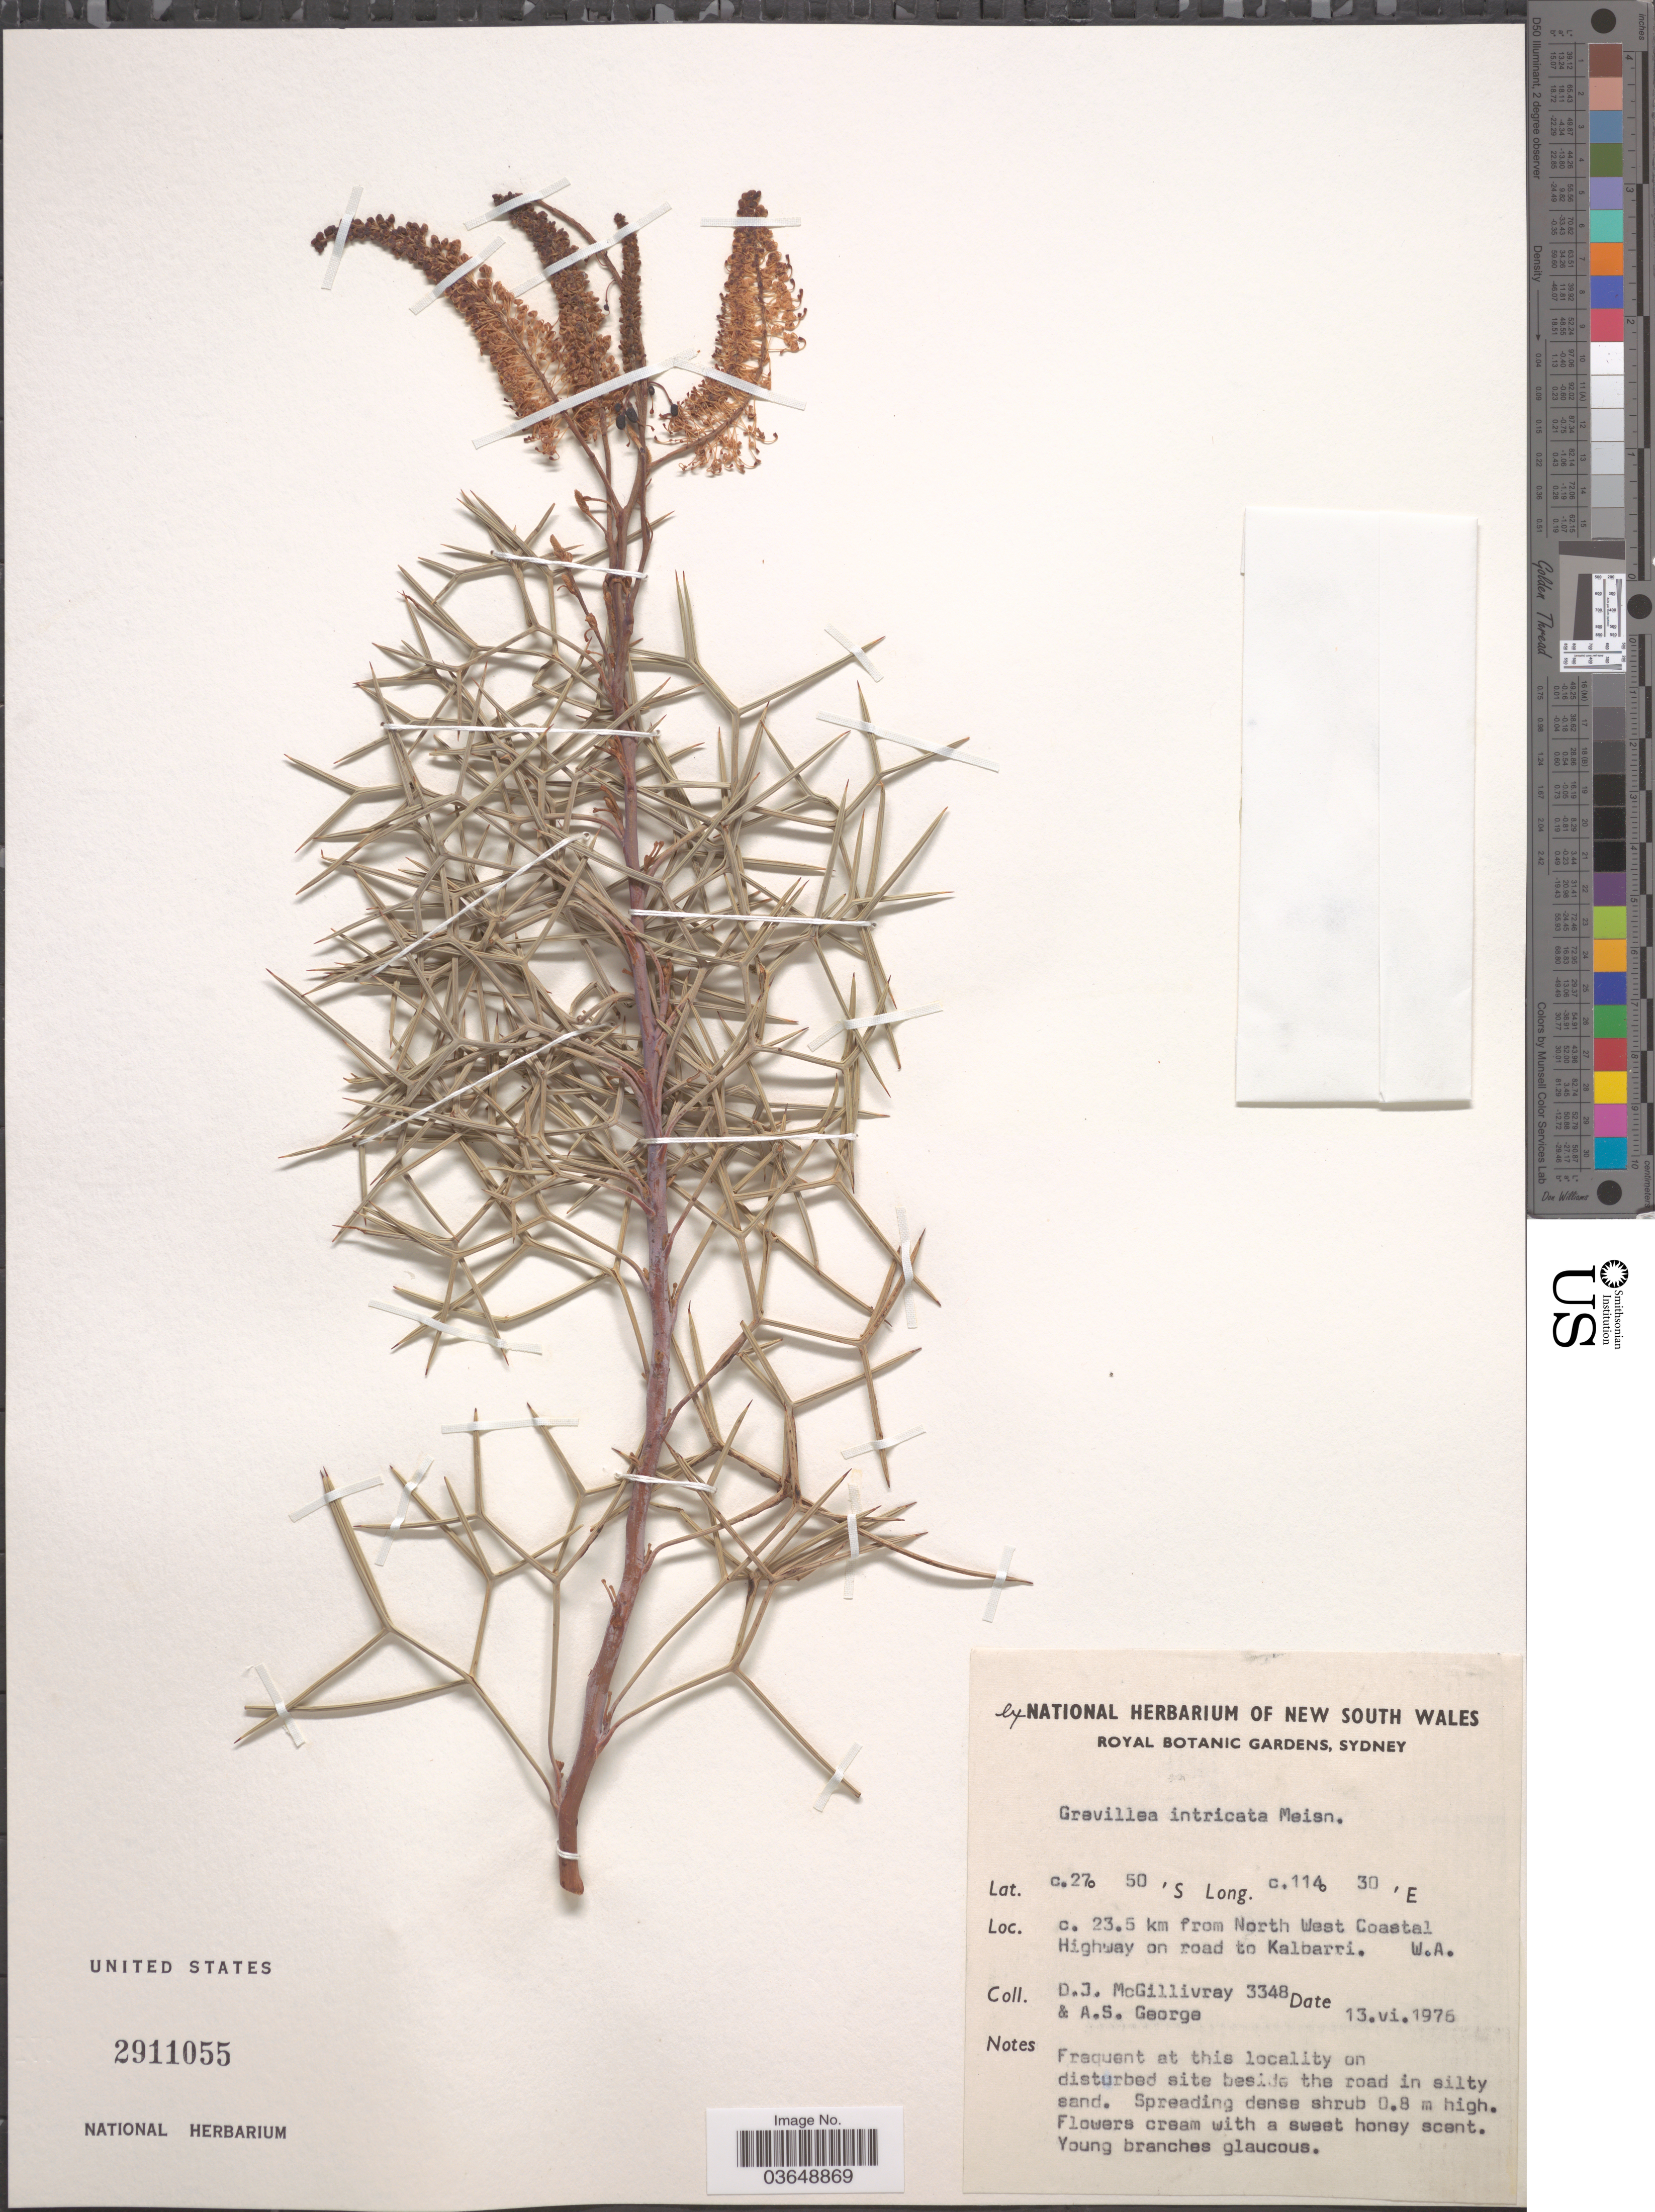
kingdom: Plantae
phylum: Tracheophyta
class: Magnoliopsida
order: Proteales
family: Proteaceae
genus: Grevillea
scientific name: Grevillea intricata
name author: Meisn.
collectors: D. J. McGillivray & A. S. George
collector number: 3348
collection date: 1976-06-13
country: Australia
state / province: Western Australia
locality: C. 23.5 km from North West Coastal Highway on road to Kalbarri.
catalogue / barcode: US 2911055